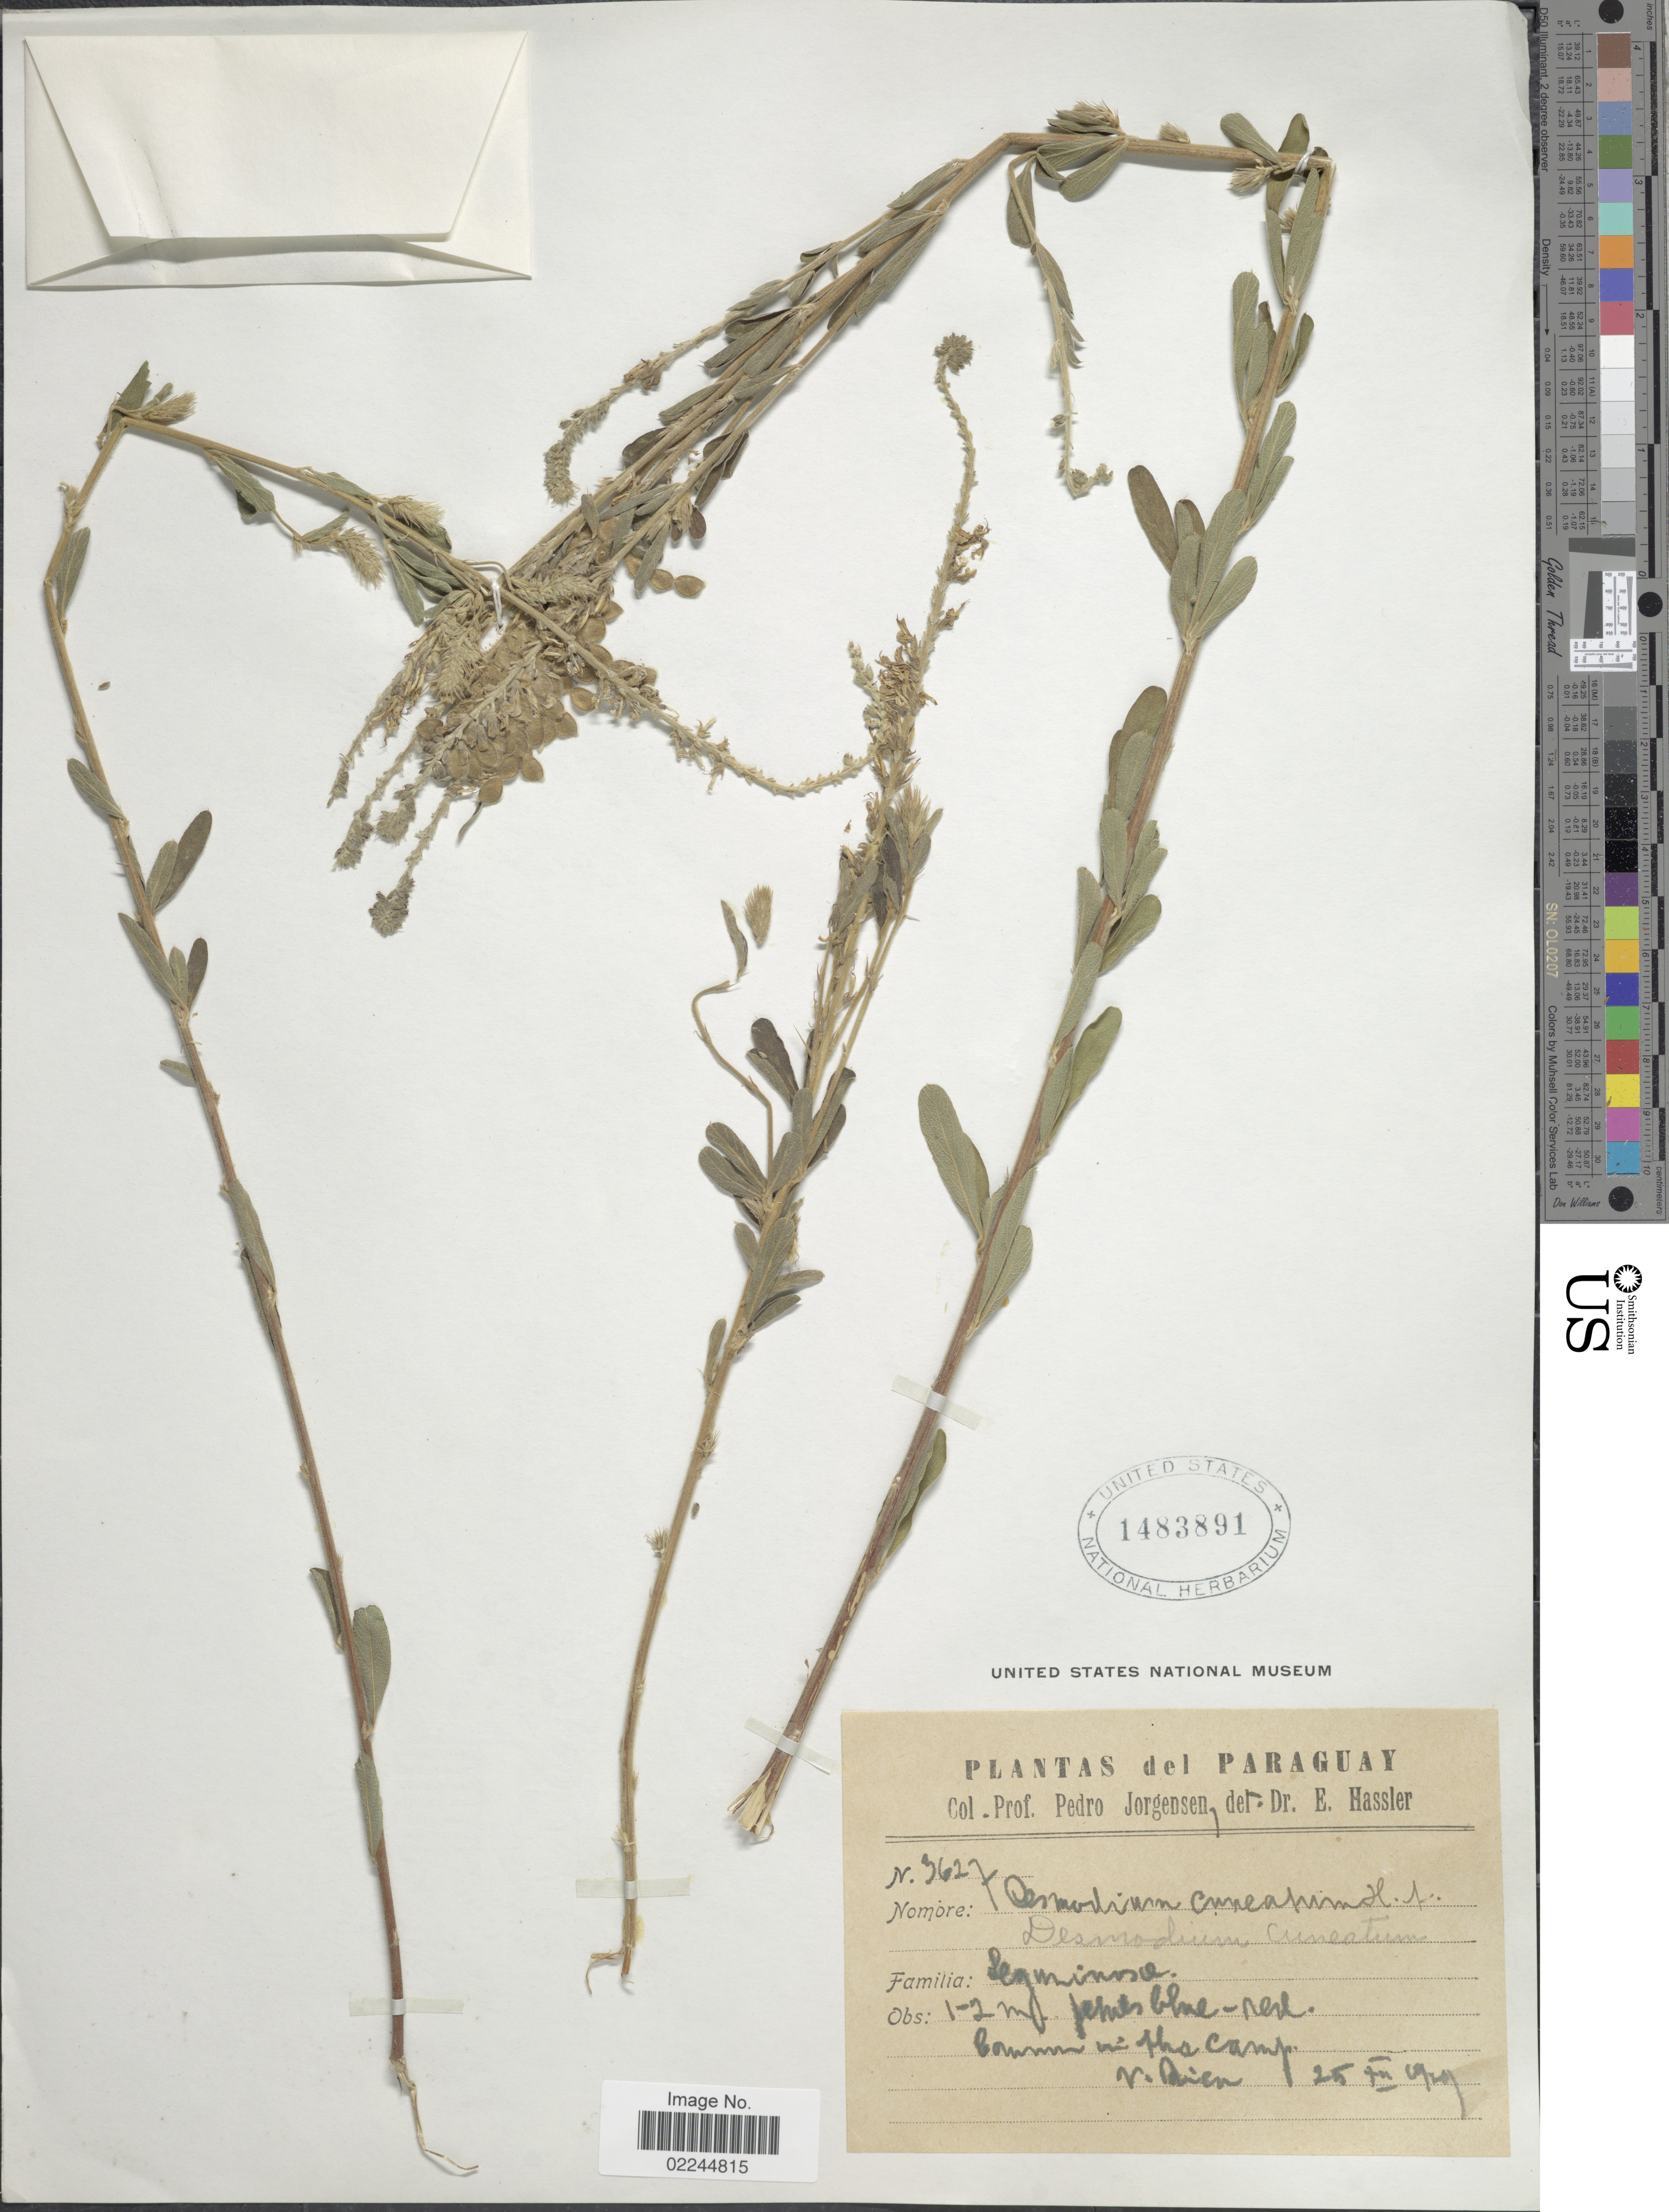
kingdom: Plantae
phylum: Tracheophyta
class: Magnoliopsida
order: Fabales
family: Fabaceae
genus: Desmodium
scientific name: Desmodium cuneatum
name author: Hook. & Arn.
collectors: P. Jörgensen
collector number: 3627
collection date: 1929-12-25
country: Paraguay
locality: V. Rica.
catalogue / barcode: US 1483891